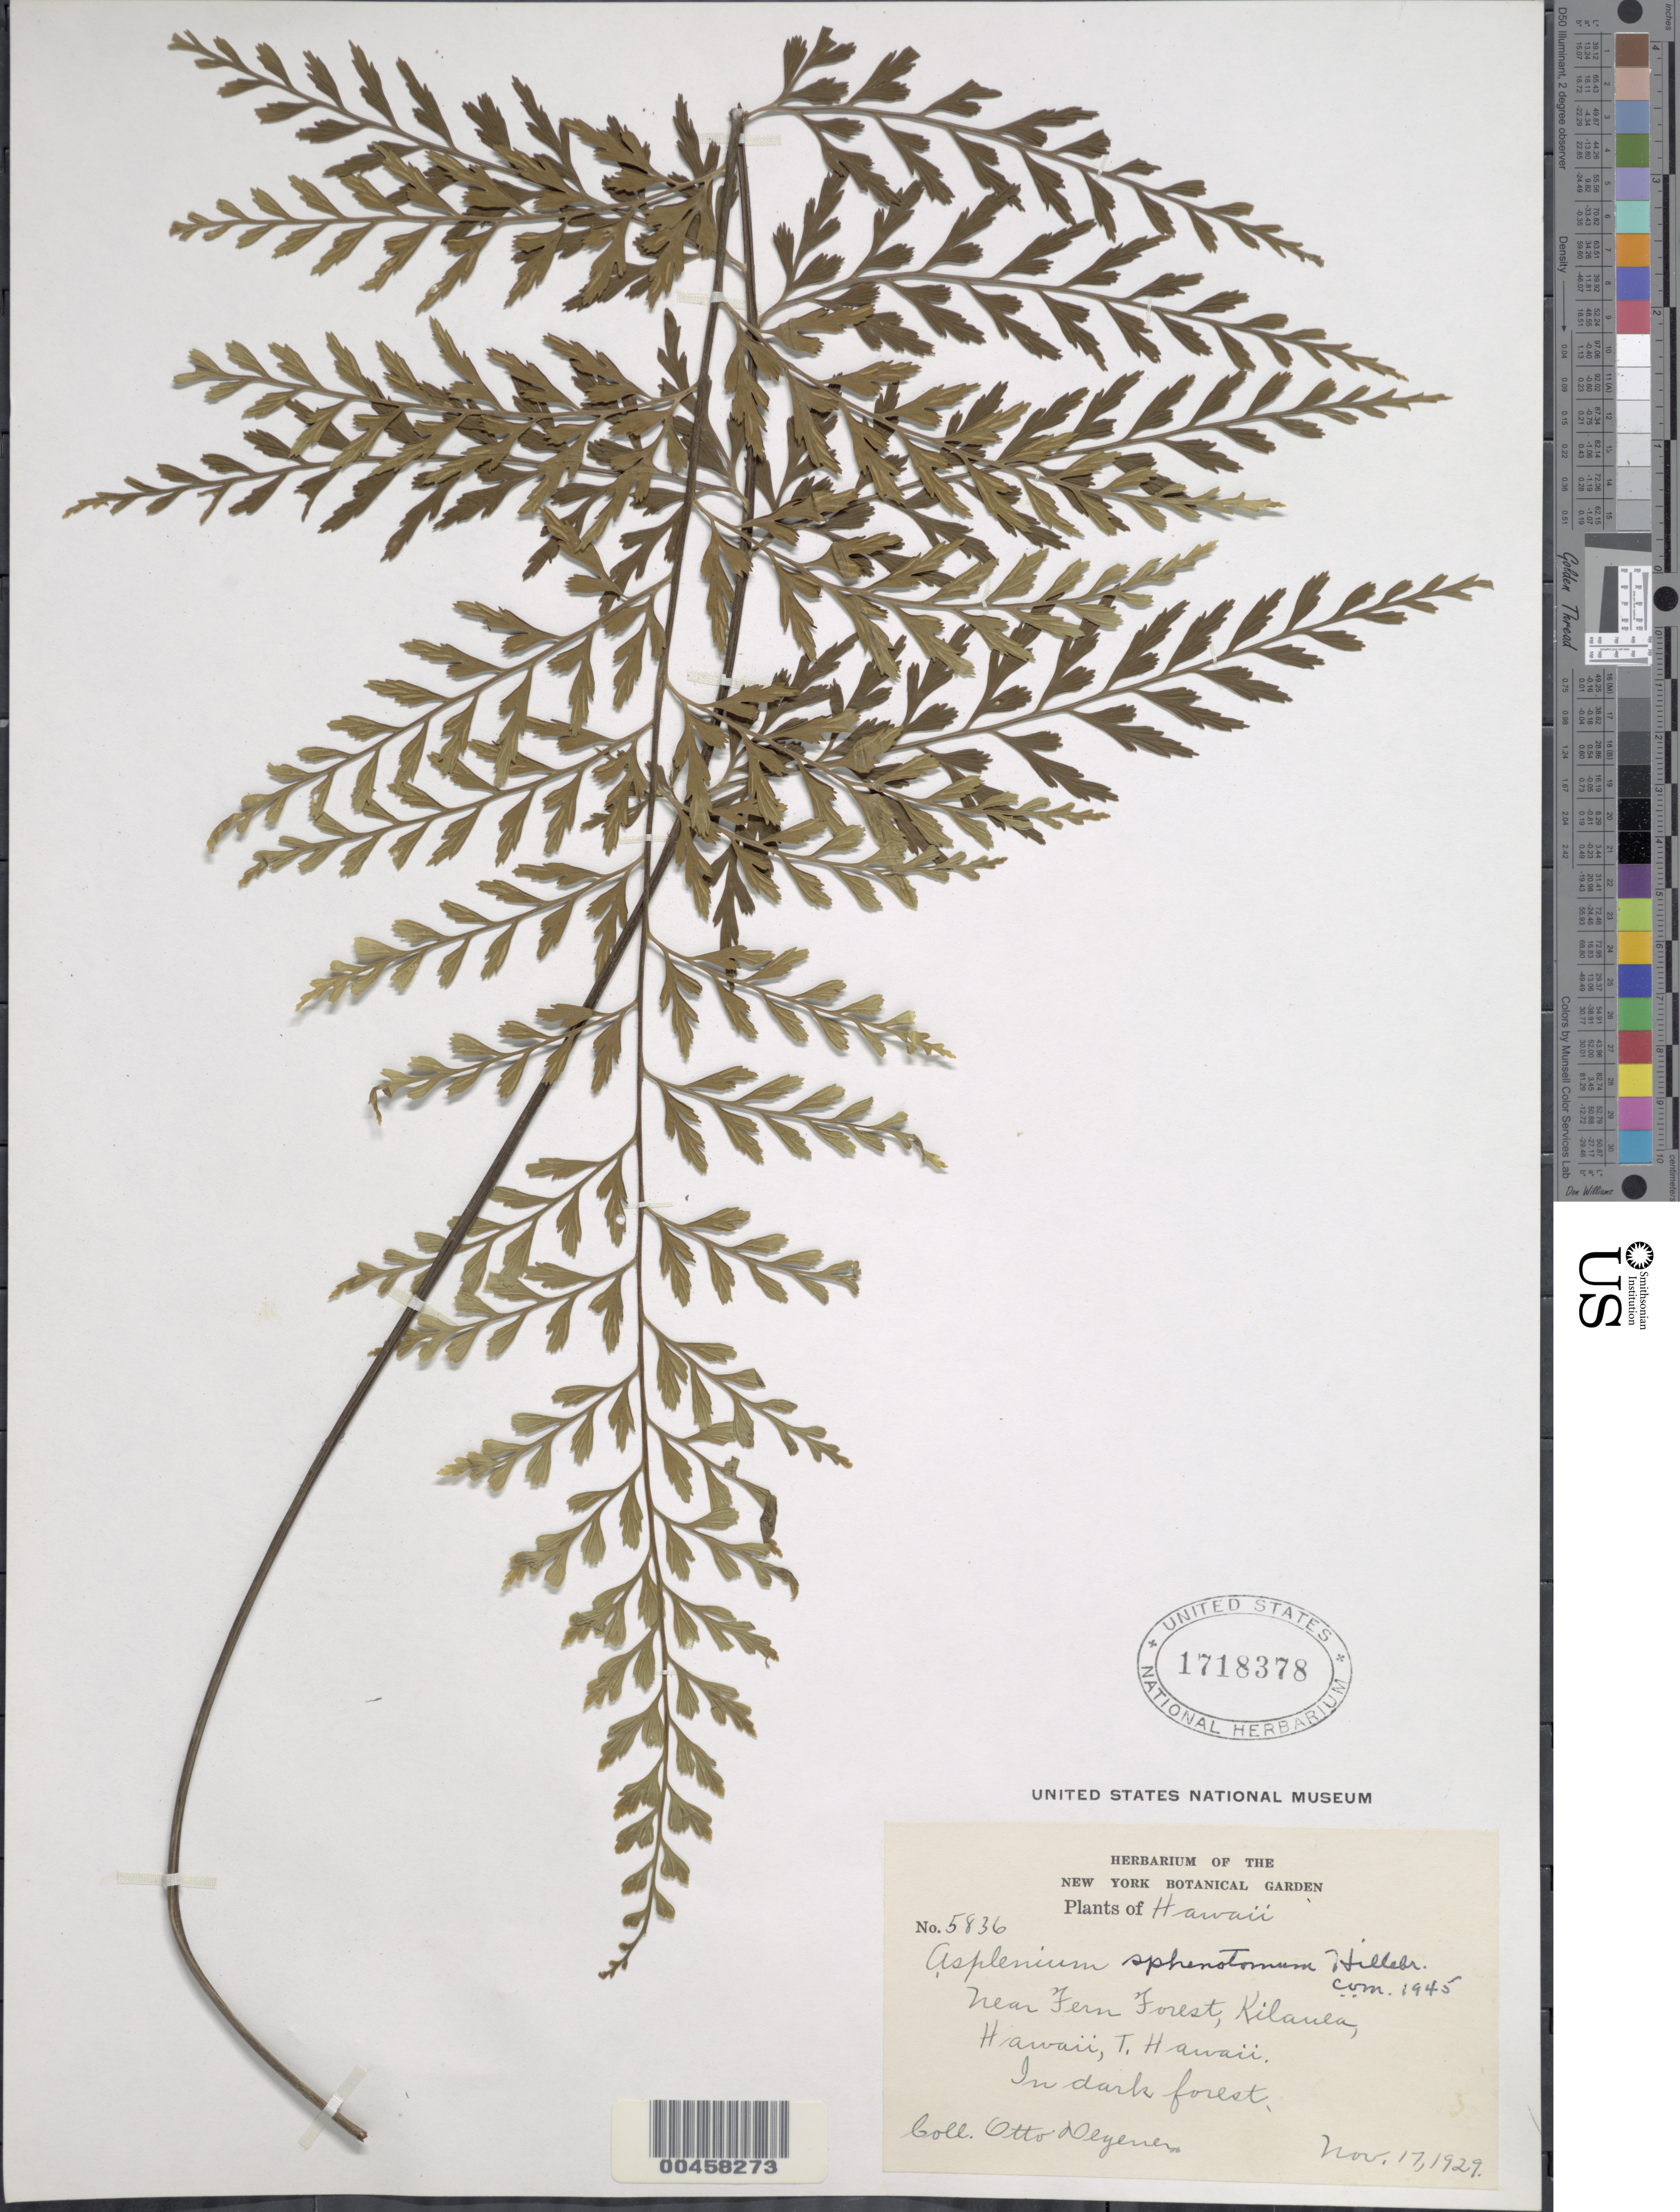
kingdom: Plantae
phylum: Tracheophyta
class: Polypodiopsida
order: Polypodiales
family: Aspleniaceae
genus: Asplenium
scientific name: Asplenium sphenotomum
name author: Hillebr.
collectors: O. Degener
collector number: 5836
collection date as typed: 17 Nov 1929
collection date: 1929-11-17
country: United States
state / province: Hawaii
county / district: Hawaii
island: Hawaii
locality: Near Fern Forest, Kilauea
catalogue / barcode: US 1718378